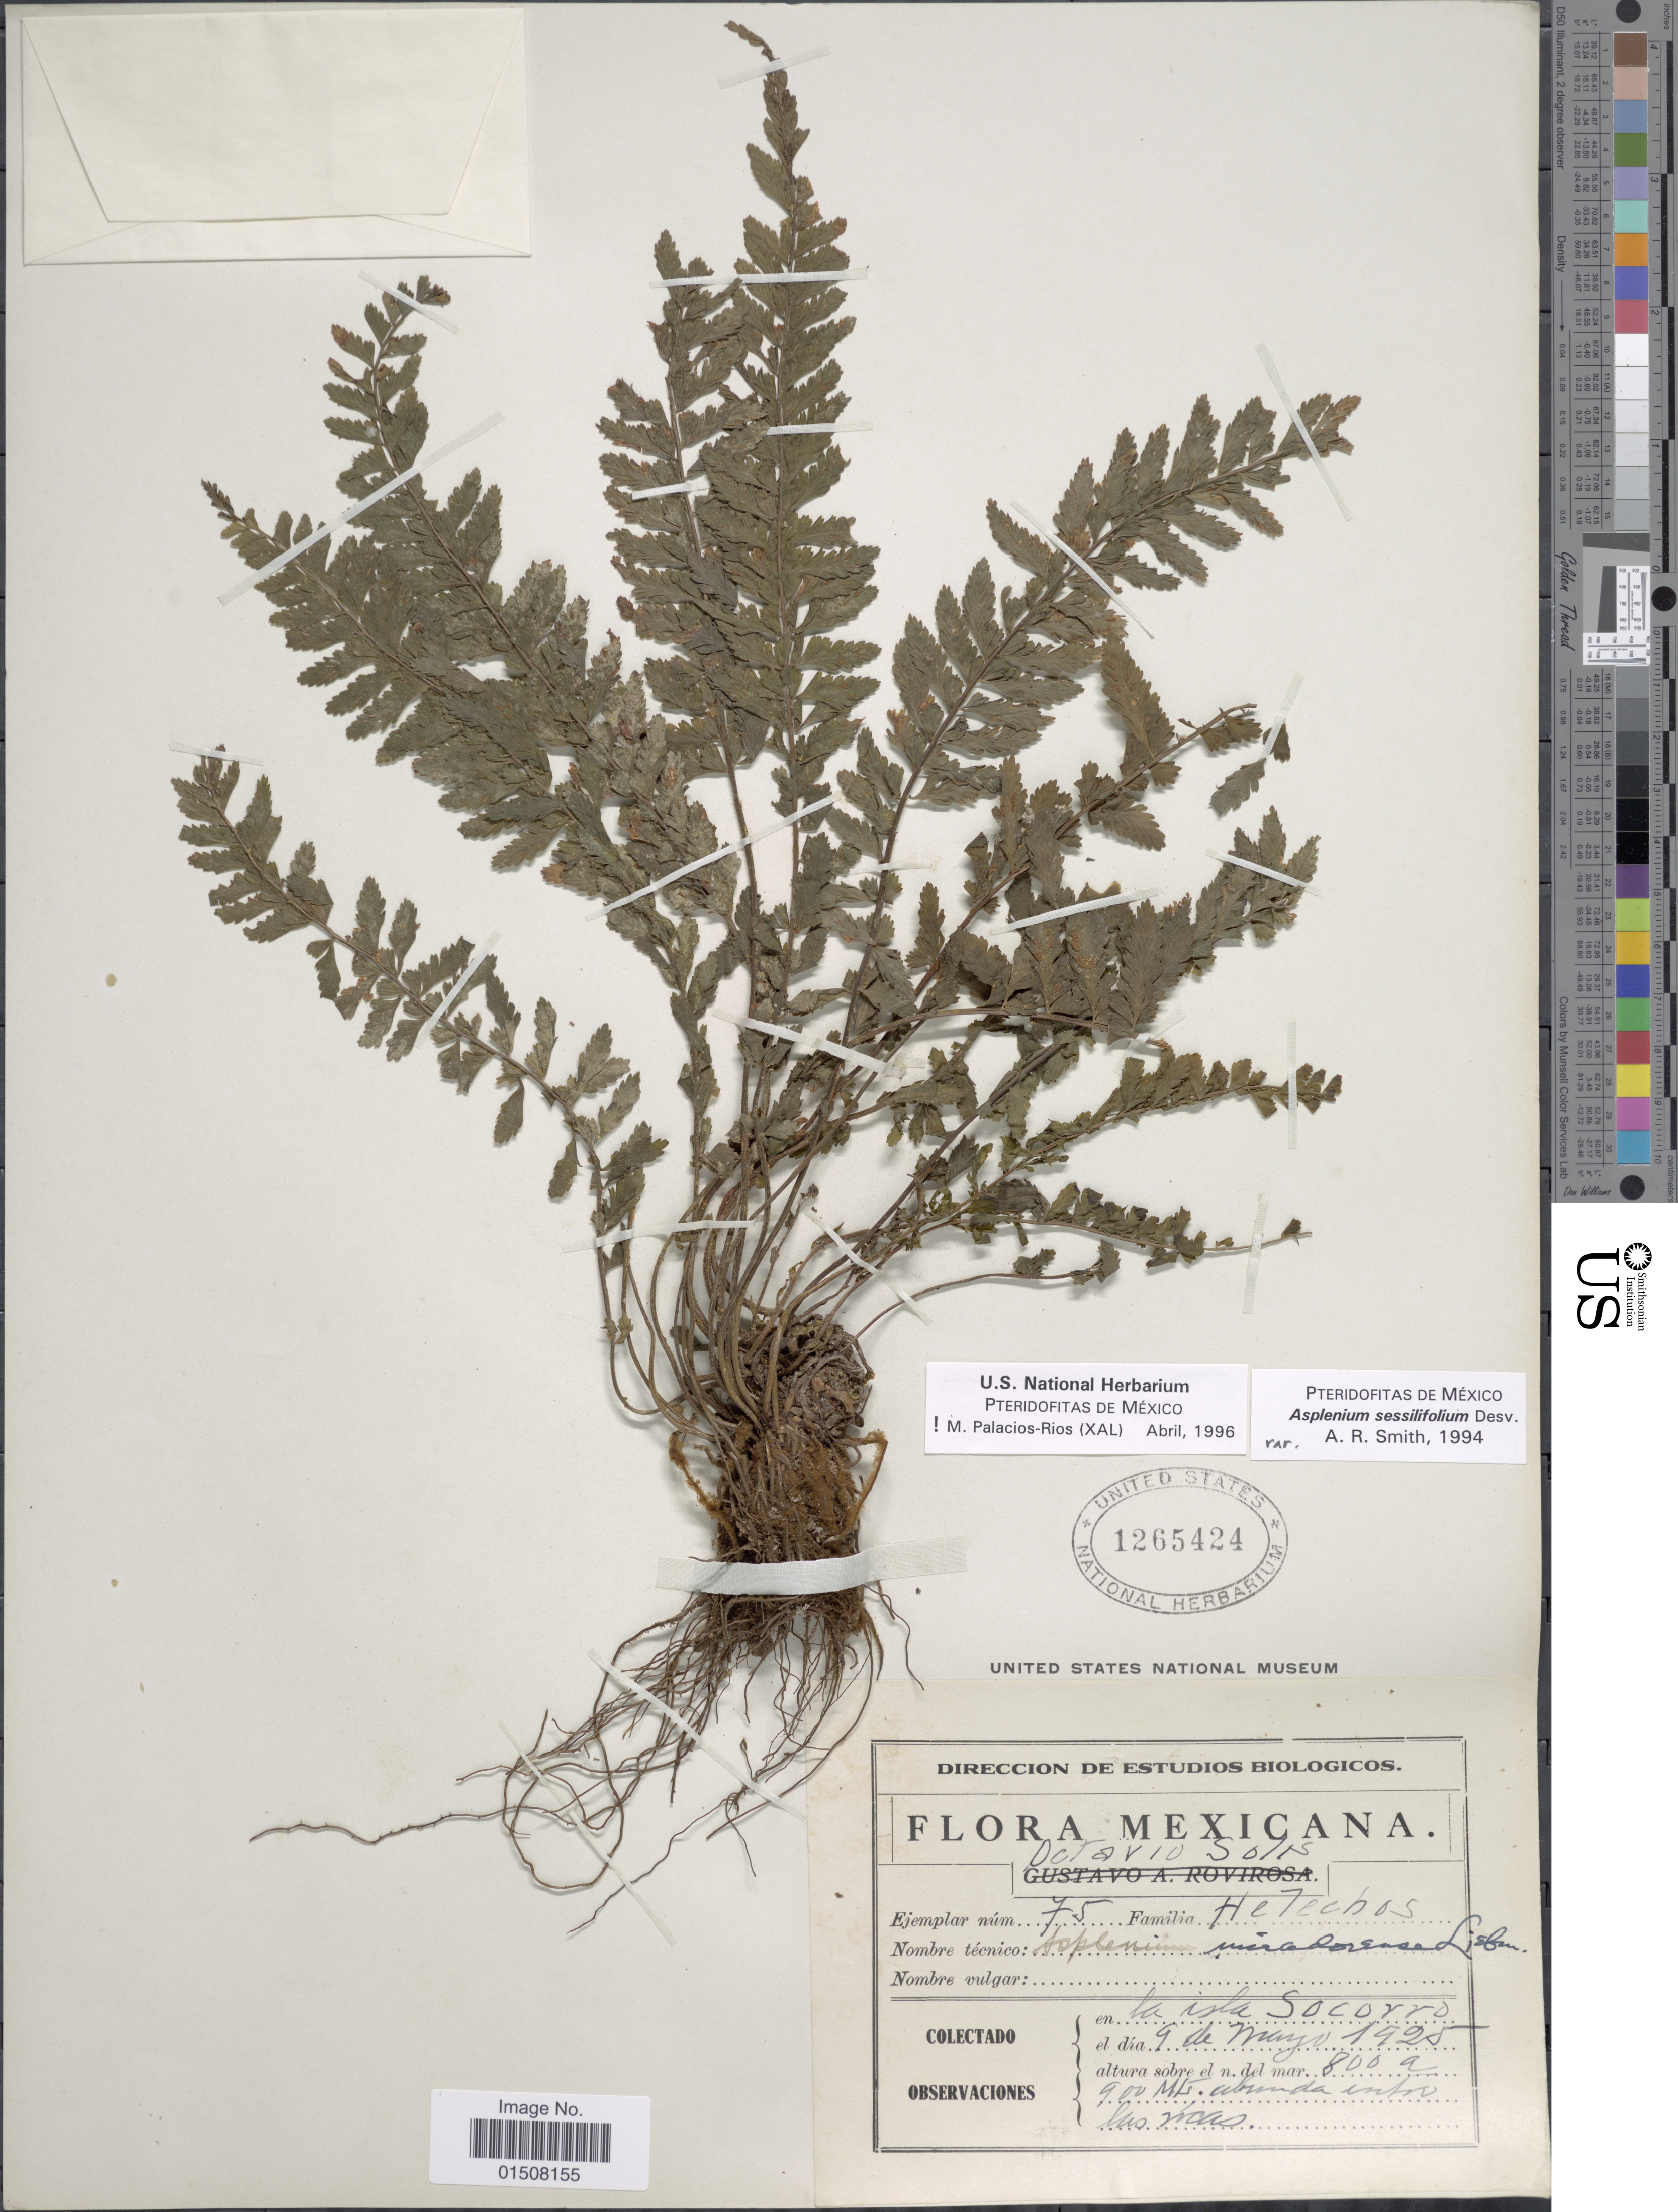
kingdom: Plantae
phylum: Tracheophyta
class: Polypodiopsida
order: Polypodiales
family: Aspleniaceae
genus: Asplenium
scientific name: Asplenium sessilifolium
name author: Desv.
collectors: O. Solis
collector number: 75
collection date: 1925-05-09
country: Mexico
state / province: Colima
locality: La isle Socorro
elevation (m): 800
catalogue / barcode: US 1265424